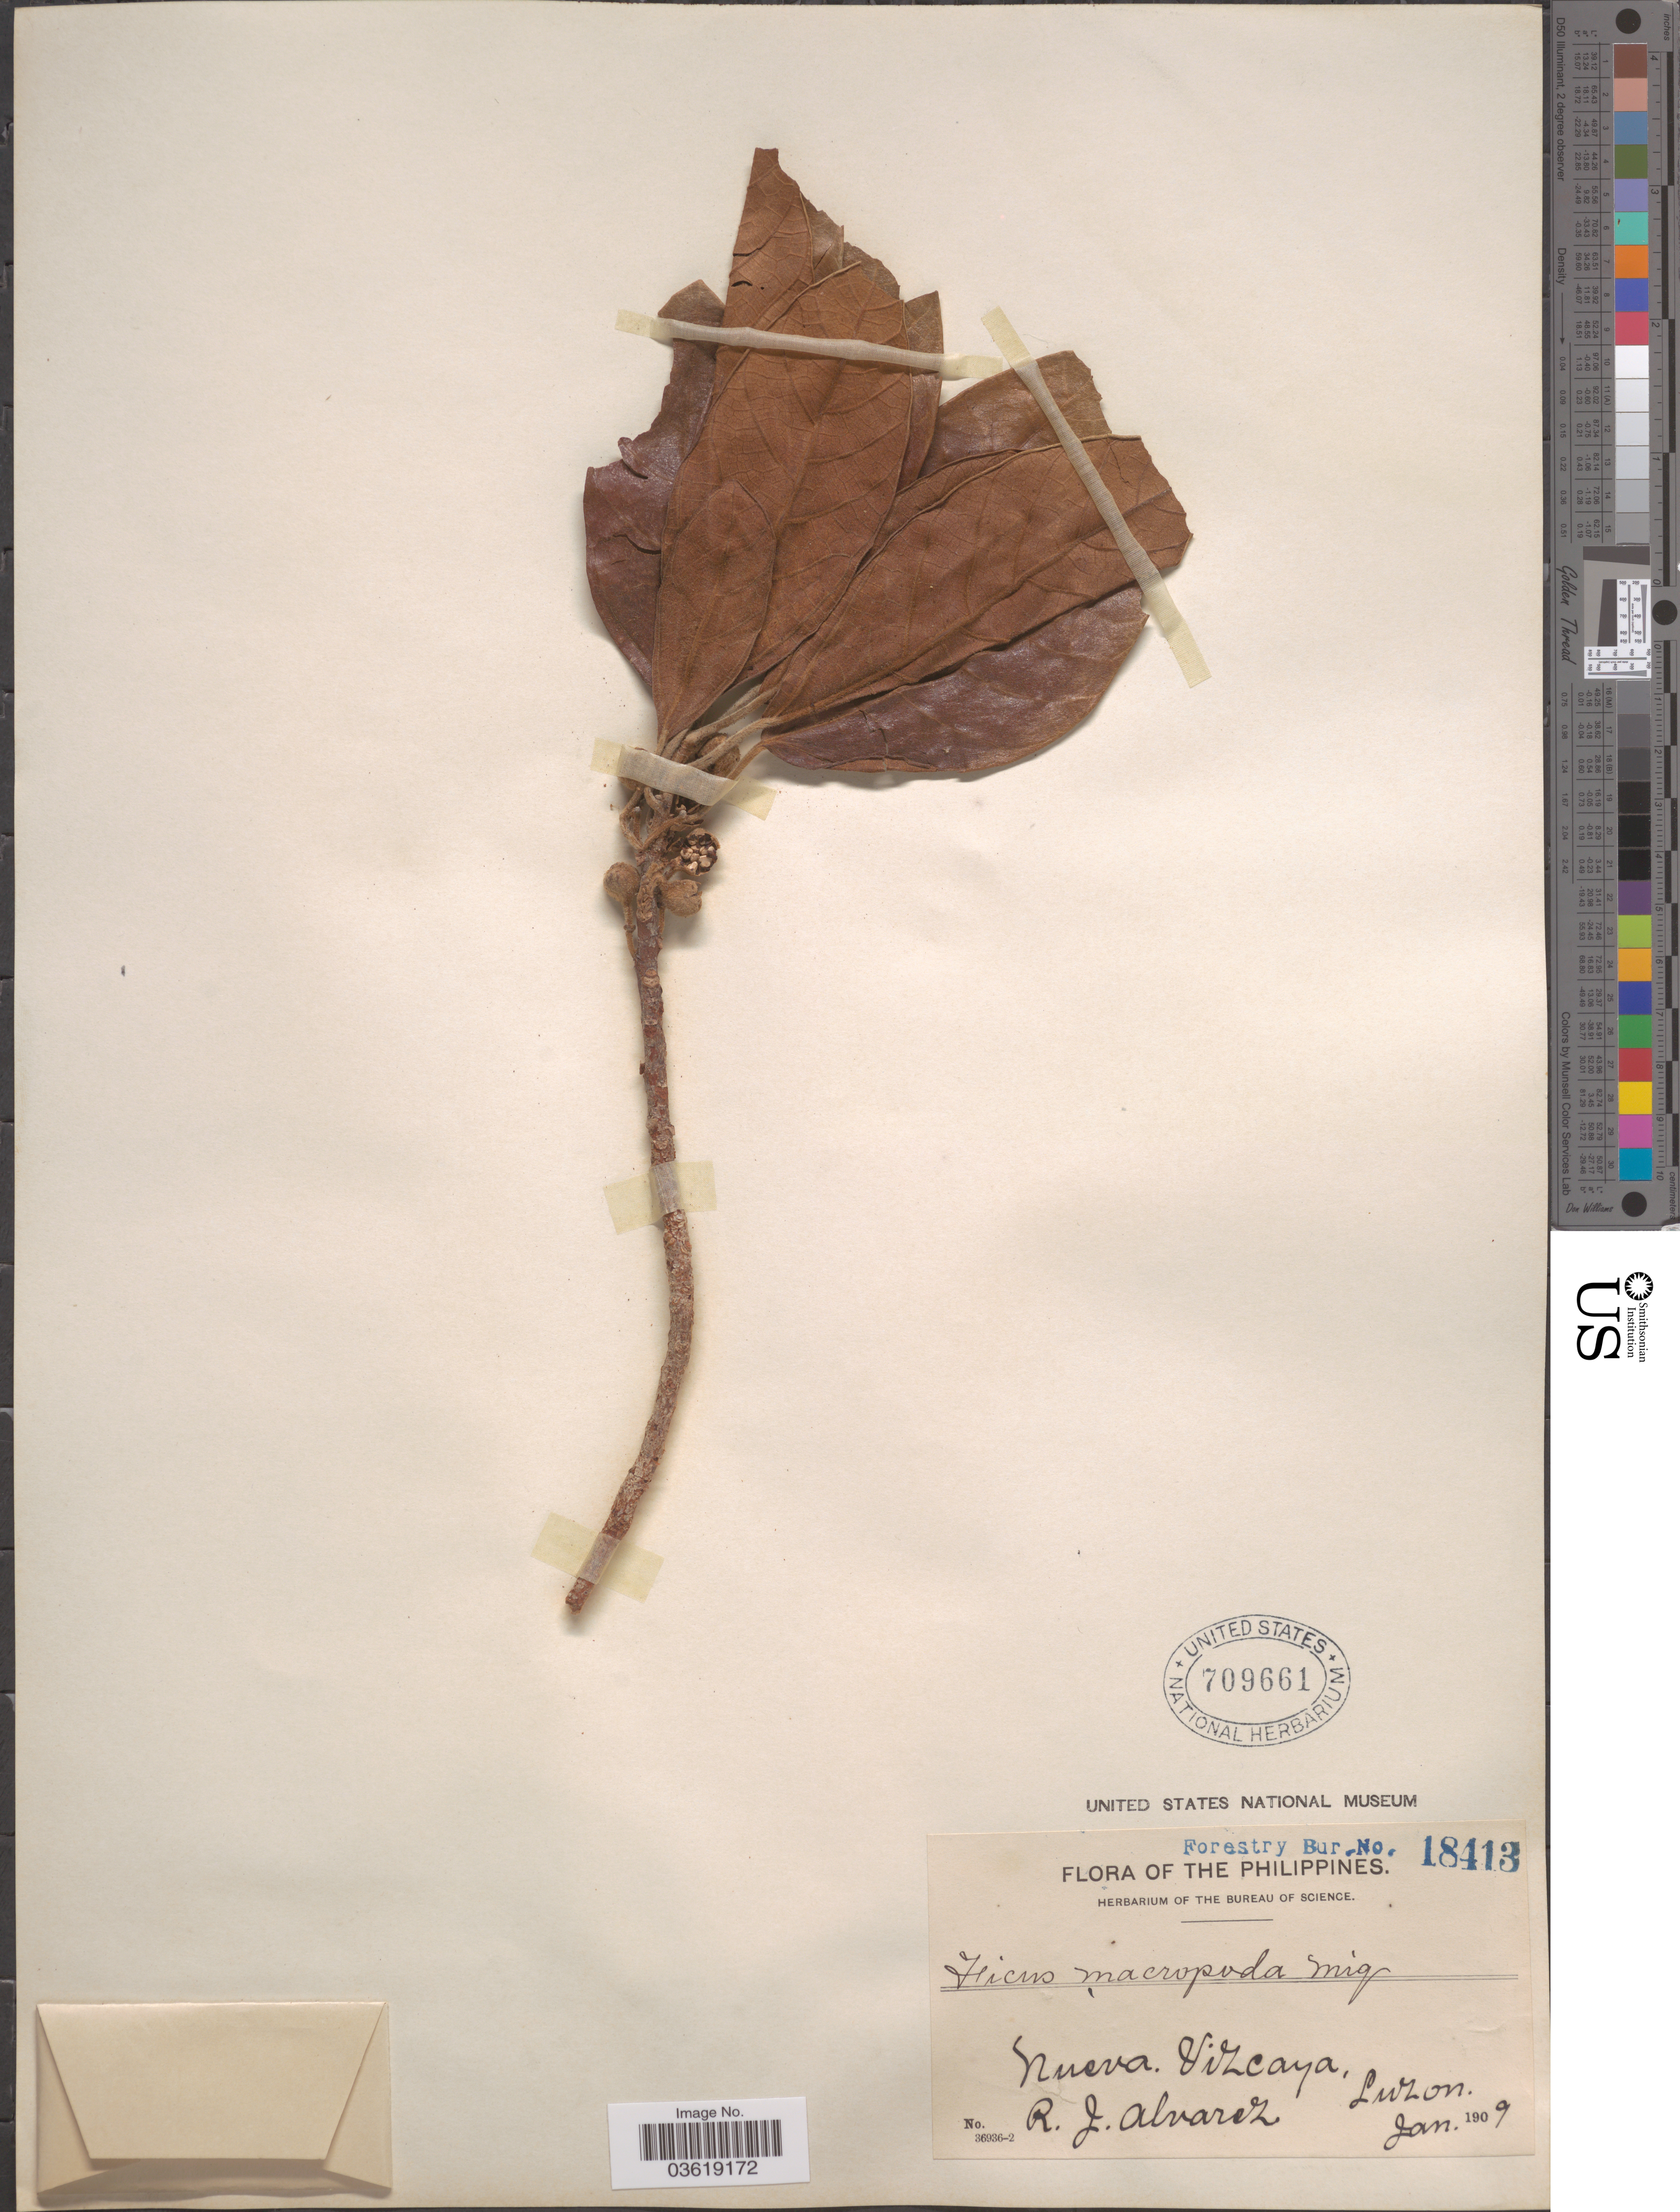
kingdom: Plantae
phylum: Tracheophyta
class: Magnoliopsida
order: Rosales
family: Moraceae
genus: Ficus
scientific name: Ficus macropoda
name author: Miq.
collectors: R. Alvarez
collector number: Forestry Bur. 18413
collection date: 1909-01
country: Philippines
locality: Nueva Vizcaya. Luzon.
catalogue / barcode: US 709661